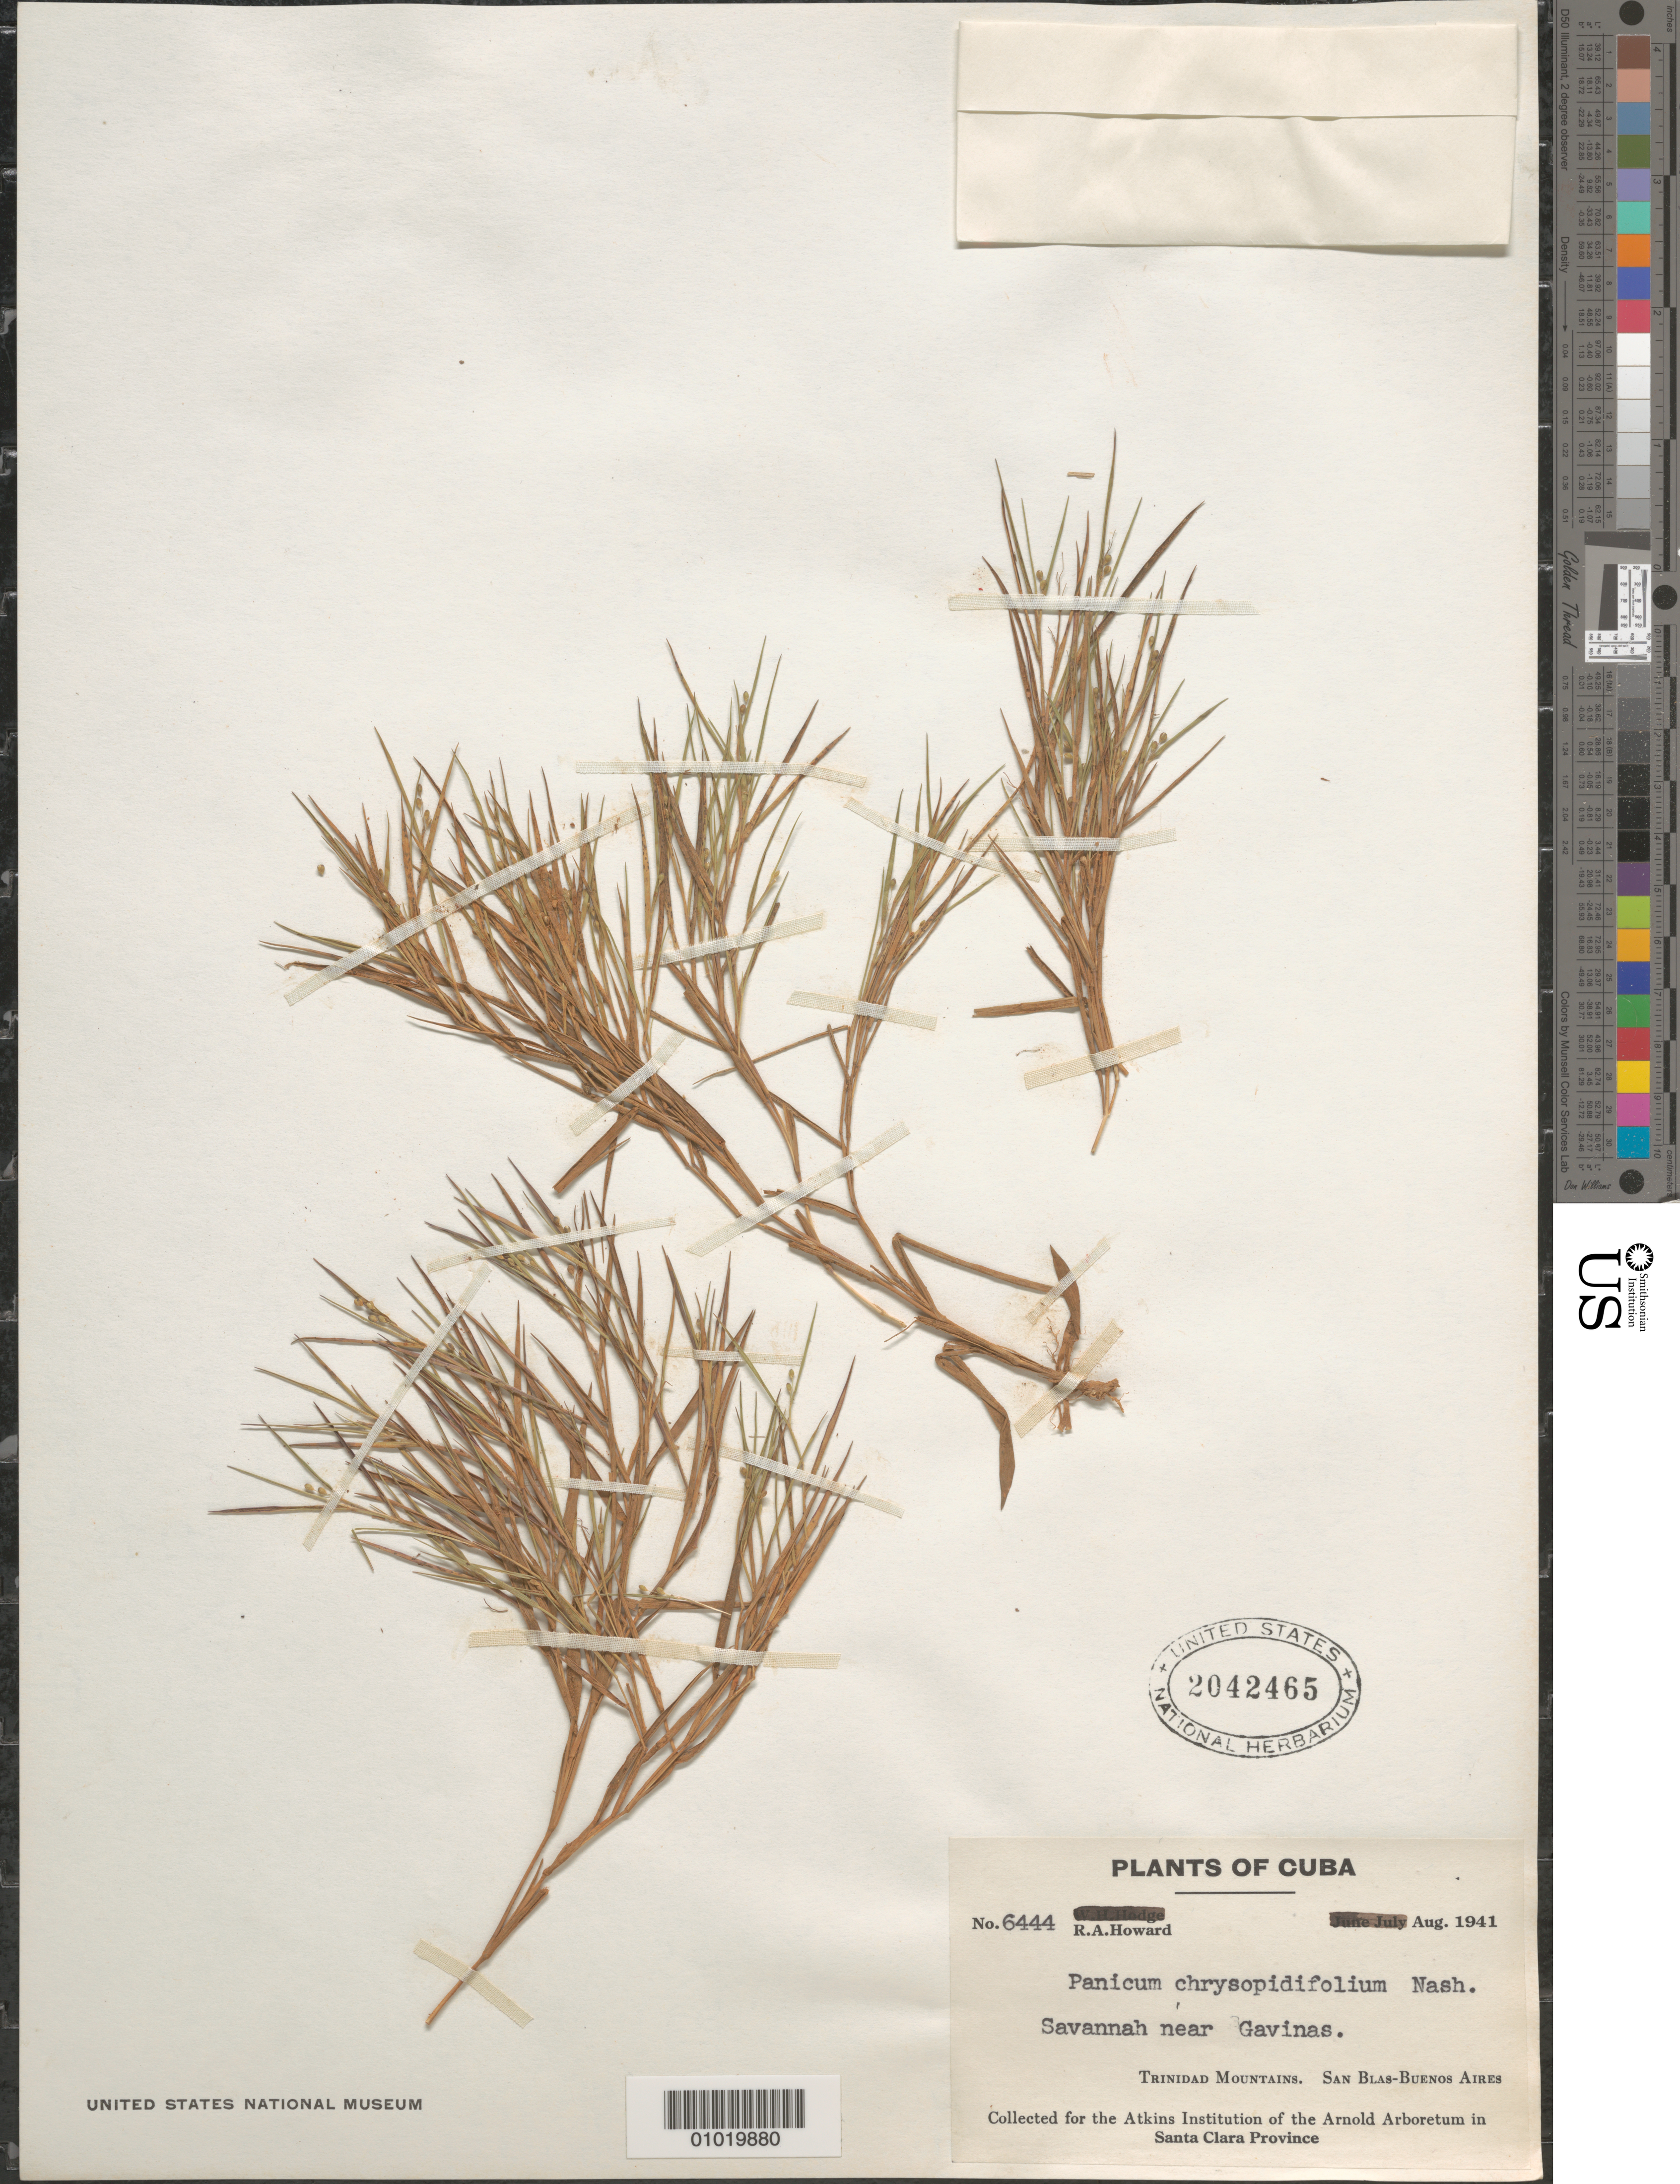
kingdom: Plantae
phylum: Tracheophyta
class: Liliopsida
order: Poales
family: Poaceae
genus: Panicum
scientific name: Panicum chrysopsidifolium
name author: Nash ex Small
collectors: R. A. Howard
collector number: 6444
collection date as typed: Aug 1941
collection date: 1941-08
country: Cuba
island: Cuba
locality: Savannah near Gavinas Trinidad Mountains San Blas-Buenos Aires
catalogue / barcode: US 2042465